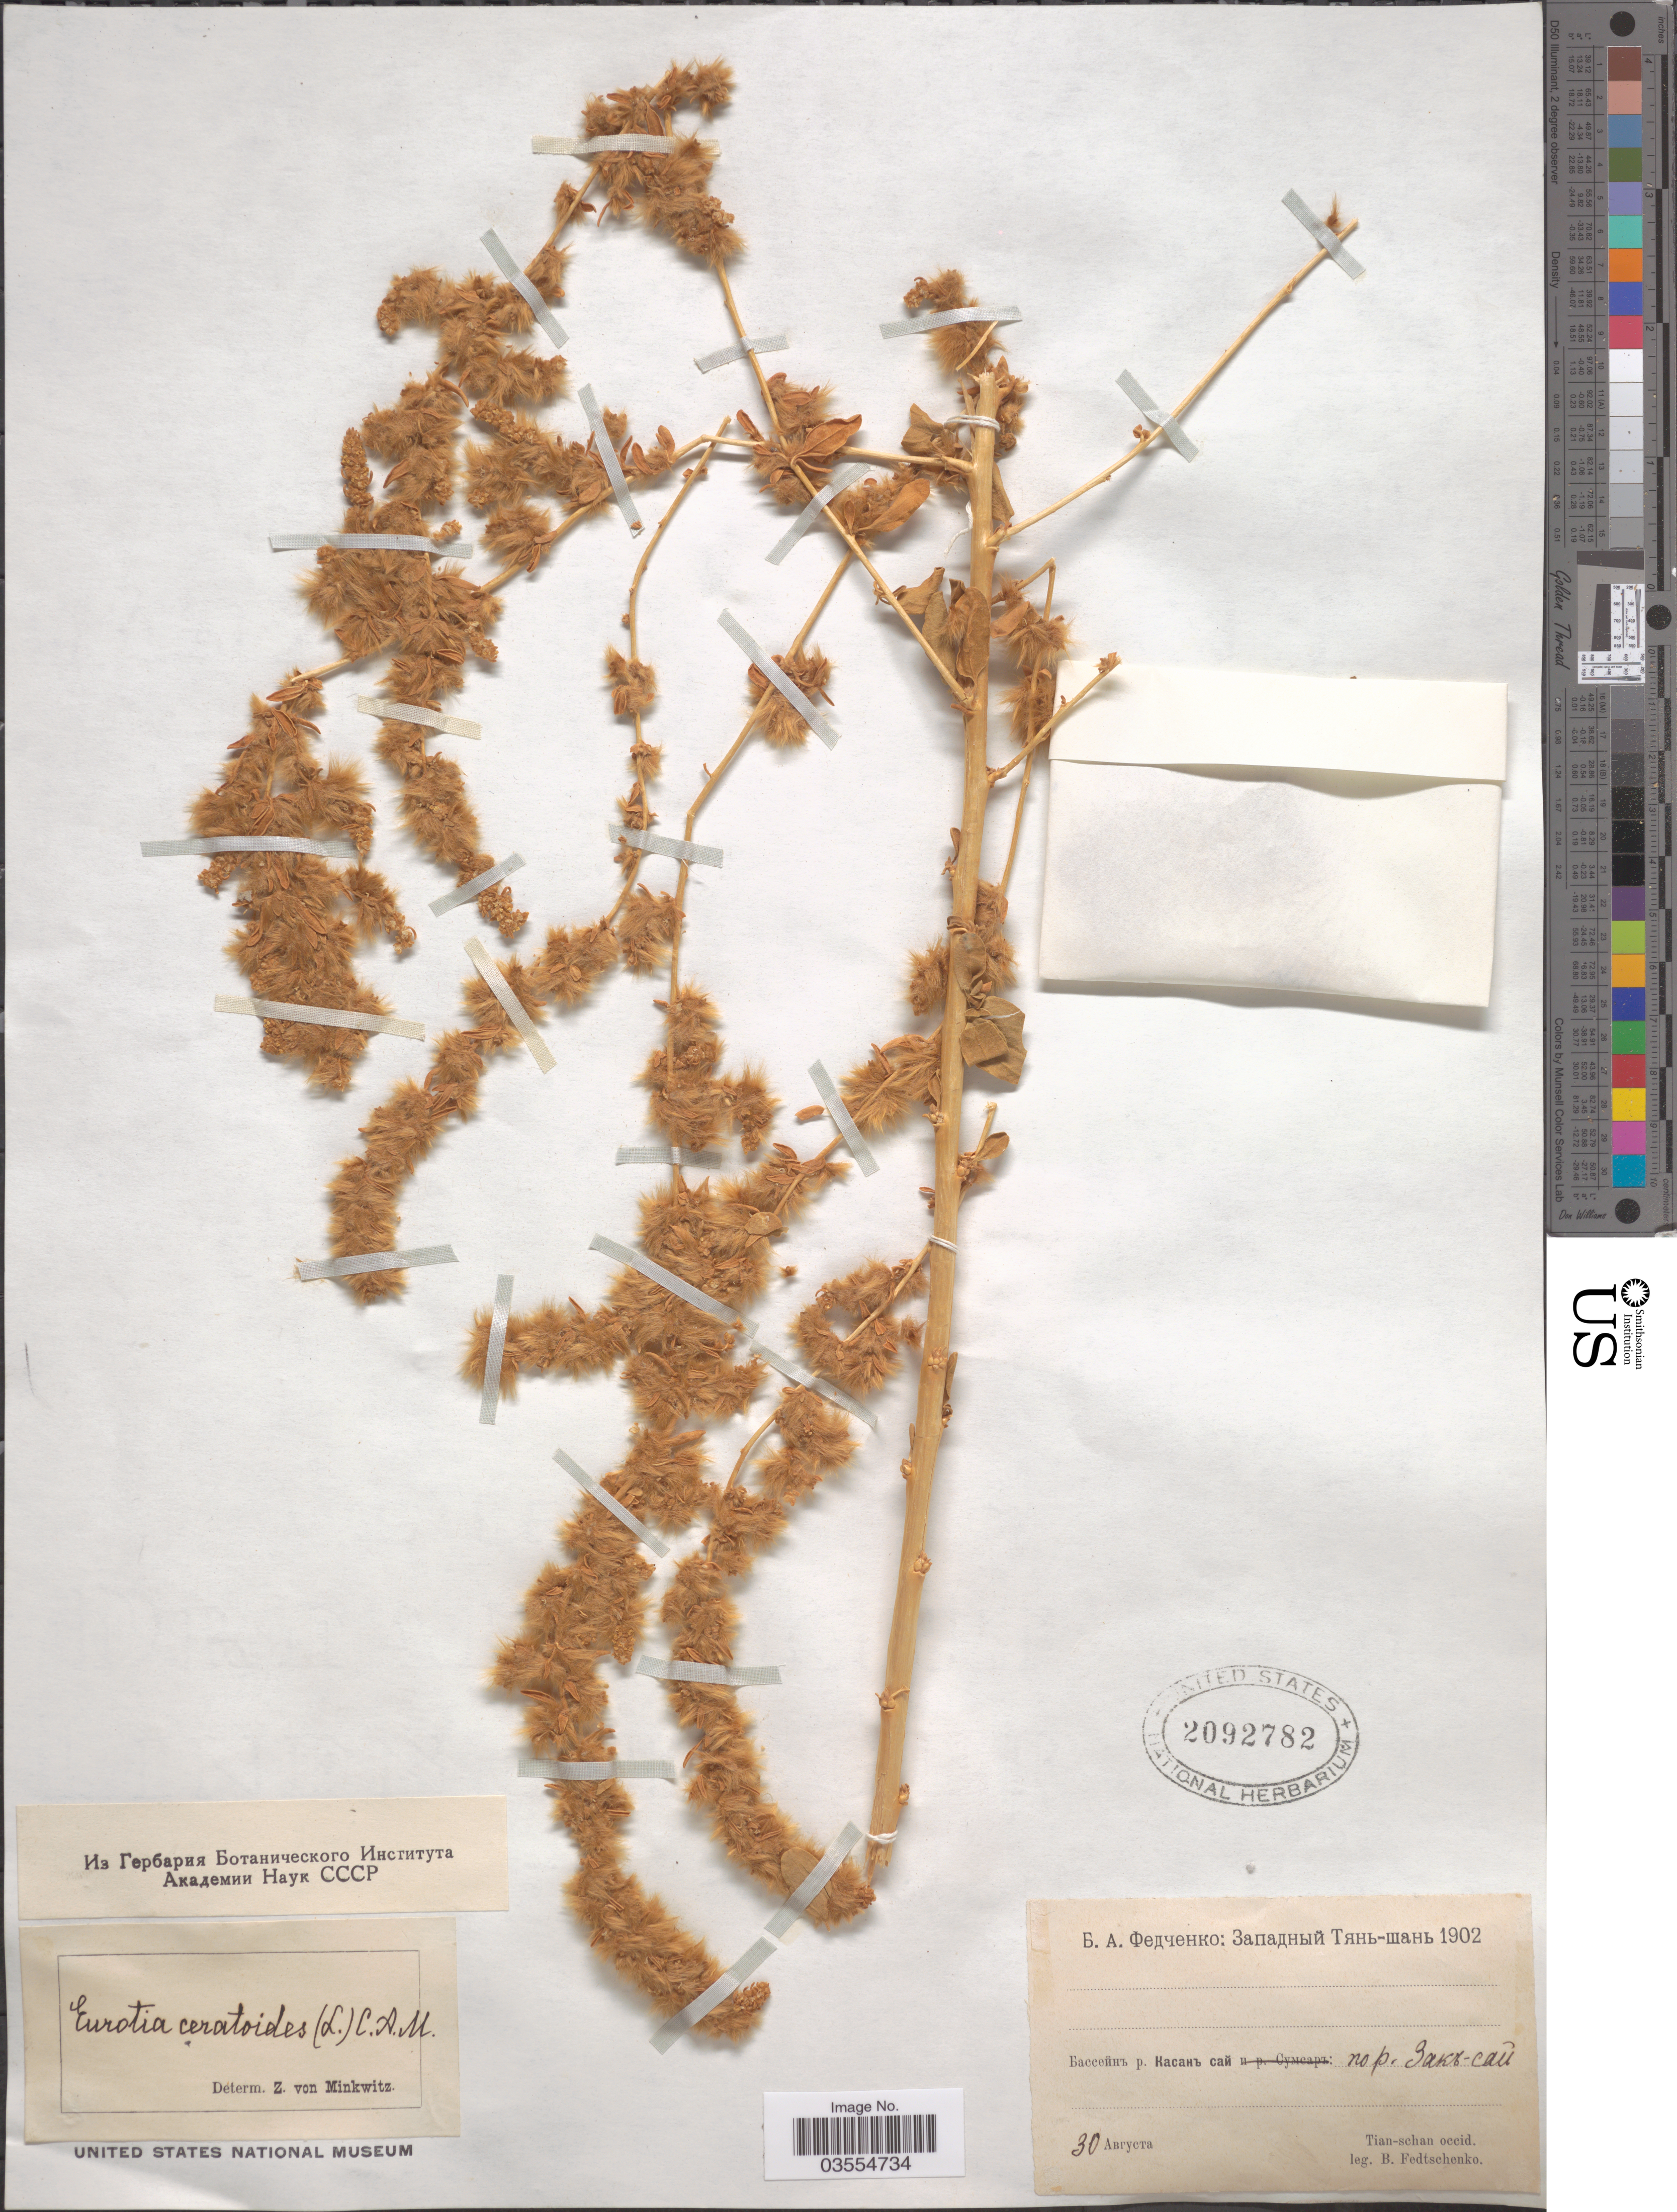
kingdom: Plantae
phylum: Tracheophyta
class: Magnoliopsida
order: Caryophyllales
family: Amaranthaceae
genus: Krascheninnikovia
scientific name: Krascheninnikovia ceratoides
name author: (L.) Gueldenst.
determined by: U.S. National Herbarium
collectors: B. Fedtschenko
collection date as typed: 30 X 1902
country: Uzbekistan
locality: Basin of River Kasansay, western Tyan-Shan.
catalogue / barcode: US 2092782